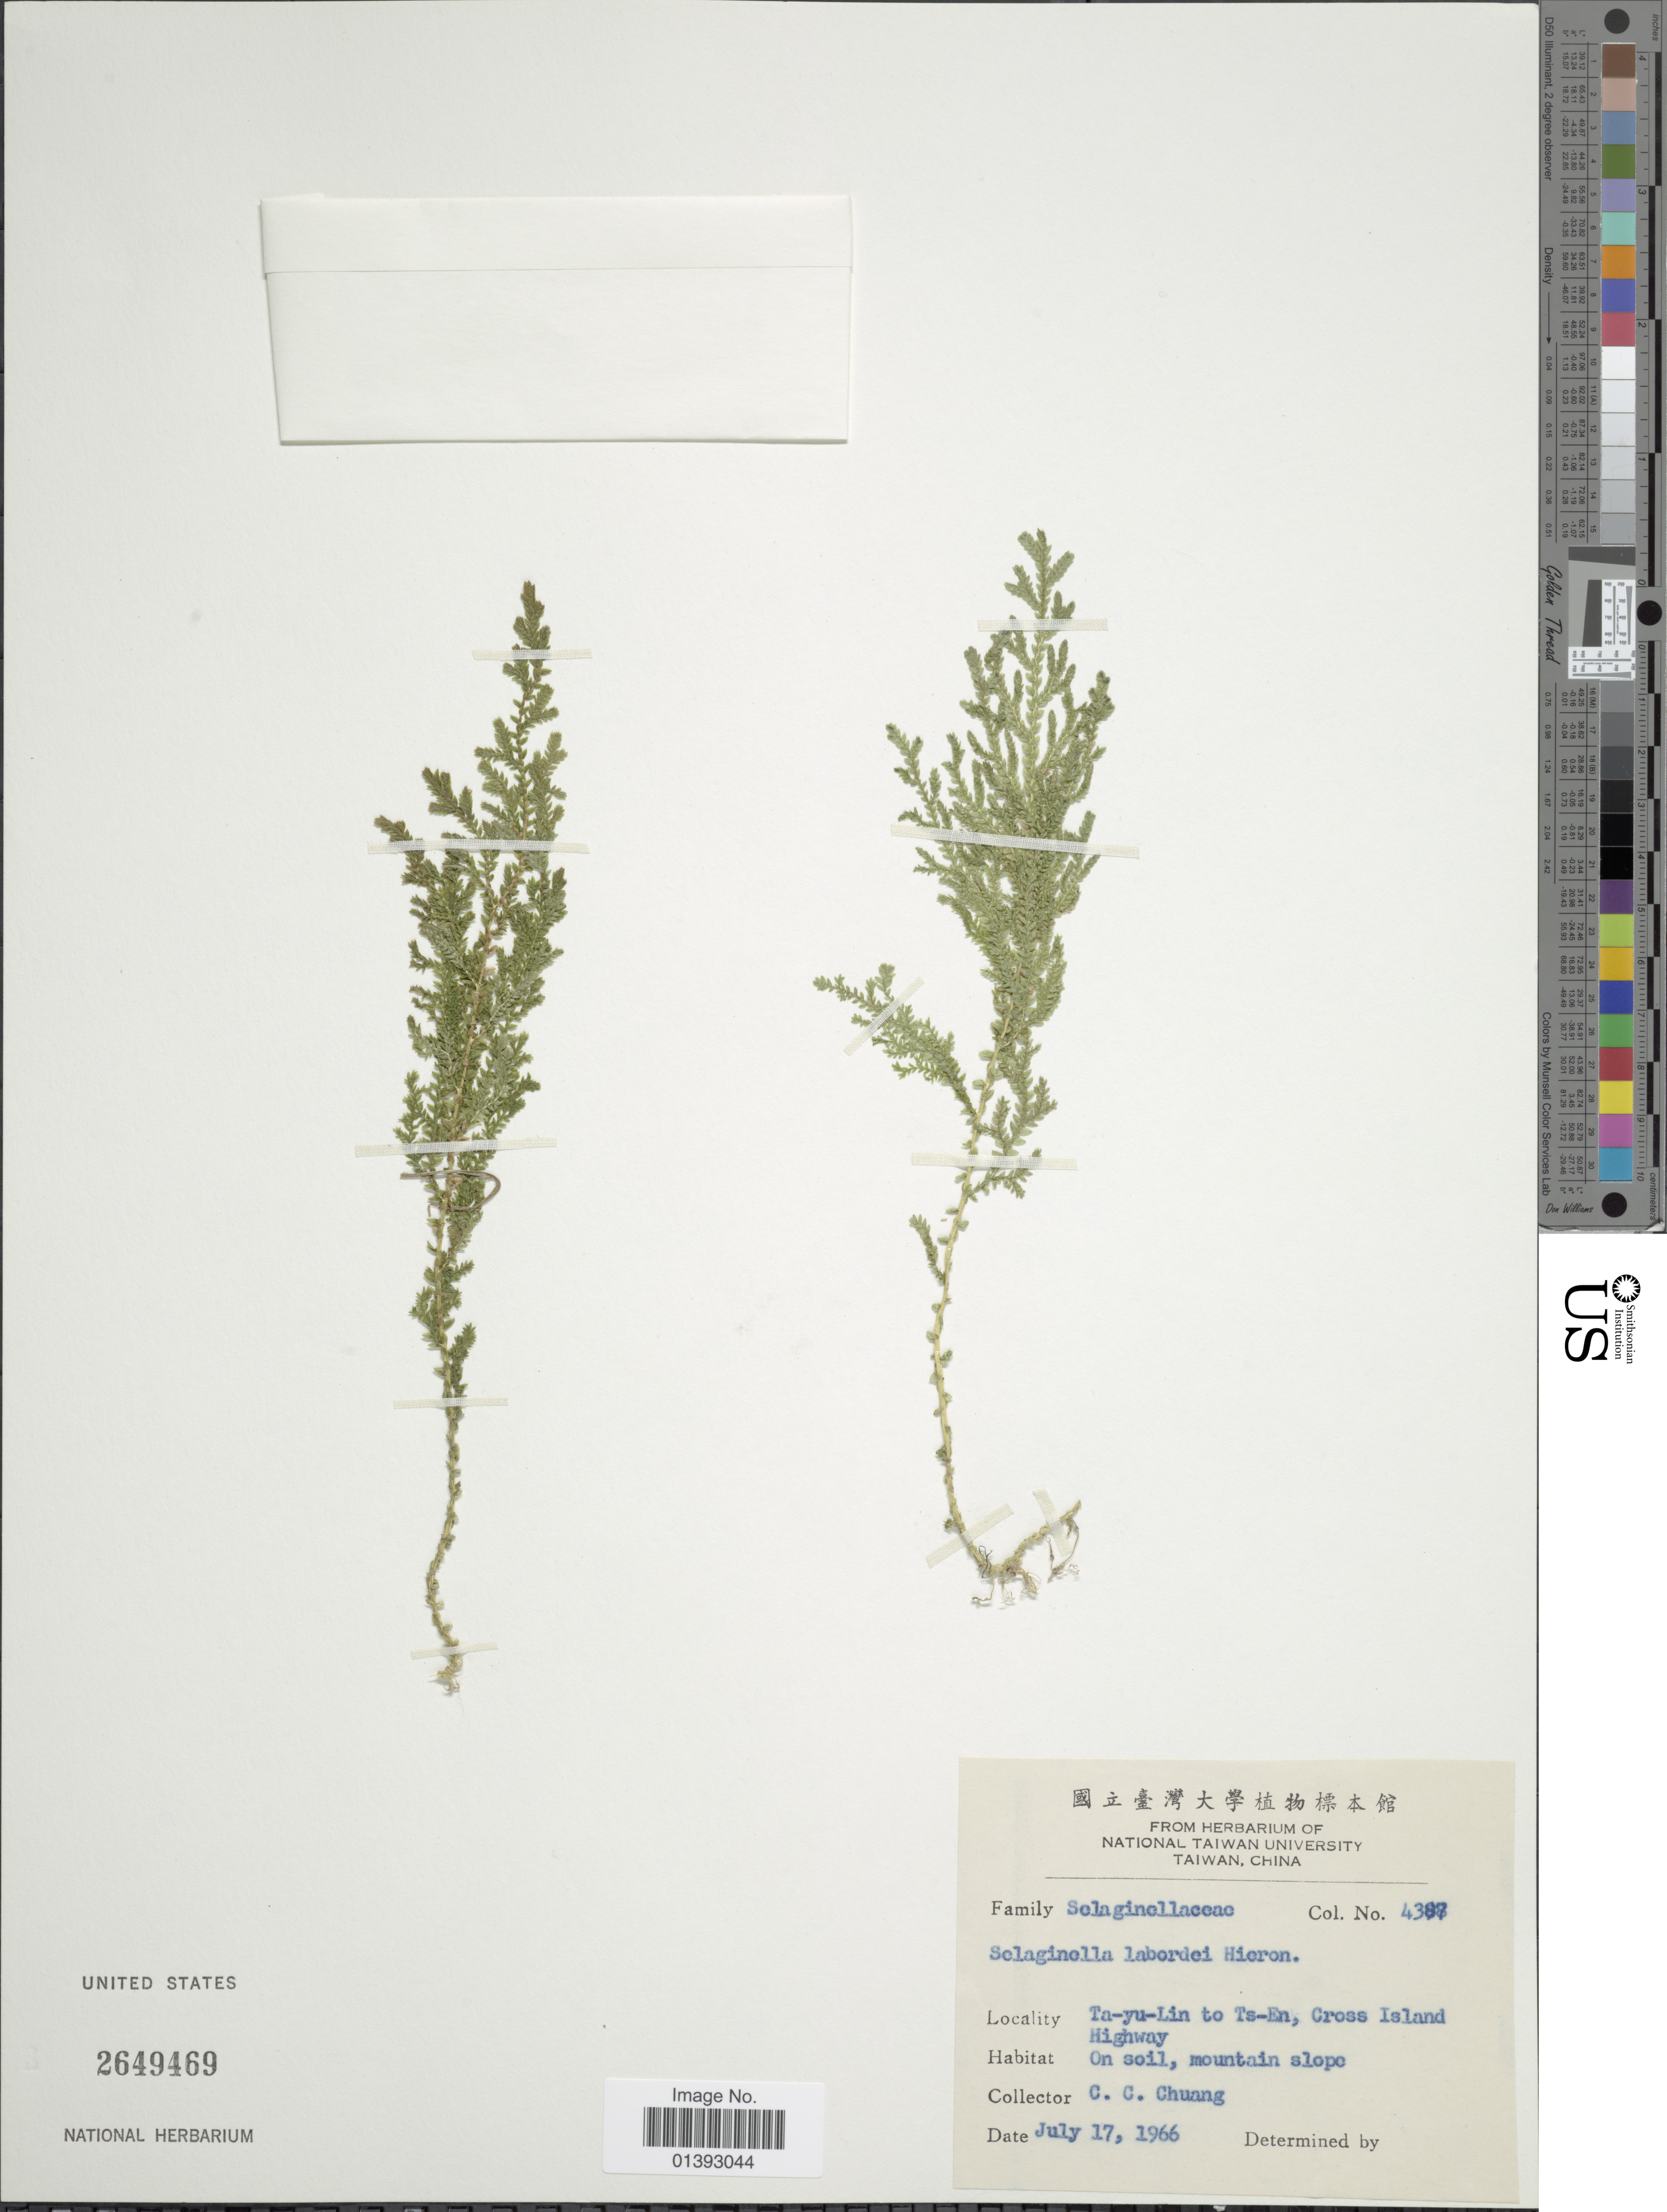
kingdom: Plantae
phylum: Tracheophyta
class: Lycopodiopsida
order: Selaginellales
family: Selaginellaceae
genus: Selaginella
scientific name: Selaginella labordei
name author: Hieron. ex Christ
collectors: C. C. Chuang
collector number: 4387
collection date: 1966-07-17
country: Taiwan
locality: Ta-yu-lin to Ts-En, cross island highway, on soil, mountain slope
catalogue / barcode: US 2649469